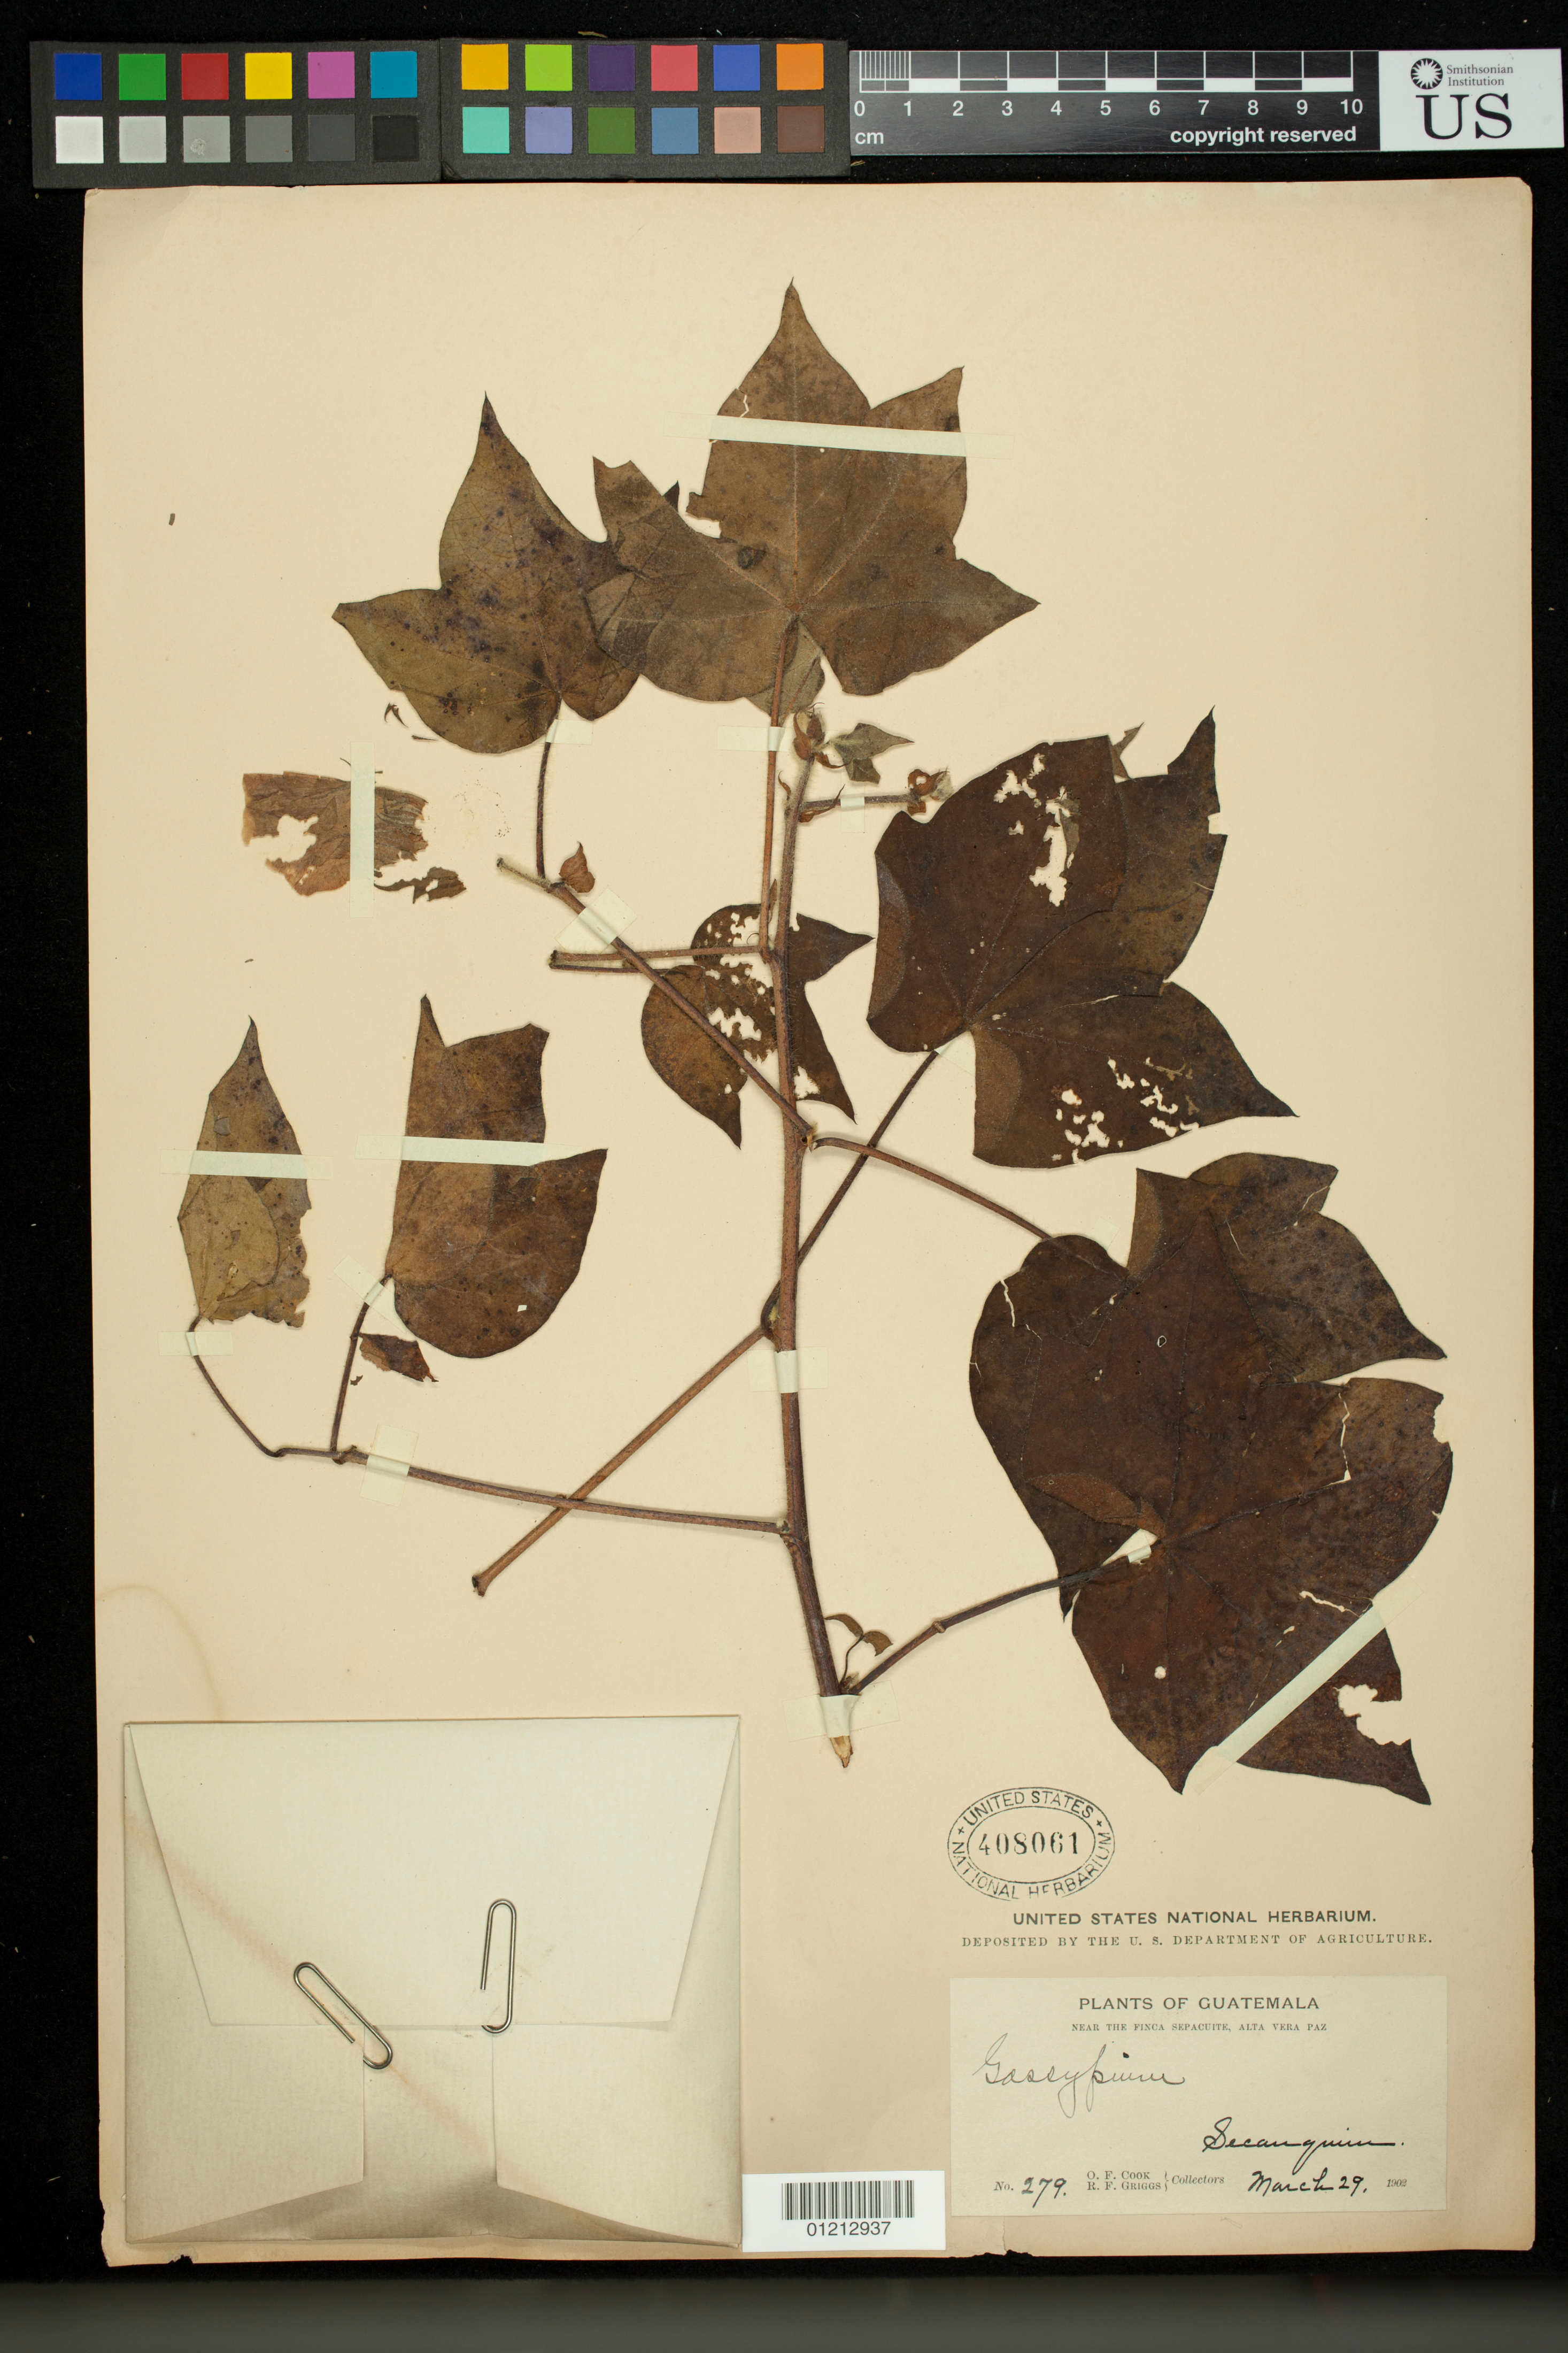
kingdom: Plantae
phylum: Tracheophyta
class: Magnoliopsida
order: Malvales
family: Malvaceae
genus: Gossypium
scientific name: Gossypium sp.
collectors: O. F. Cook & R. F. Griggs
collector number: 279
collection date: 1902-03-29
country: Guatemala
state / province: Alta Verapaz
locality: Near the Finca Sepacuite, Alta Vera Paz. Secanquim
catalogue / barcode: US 408061